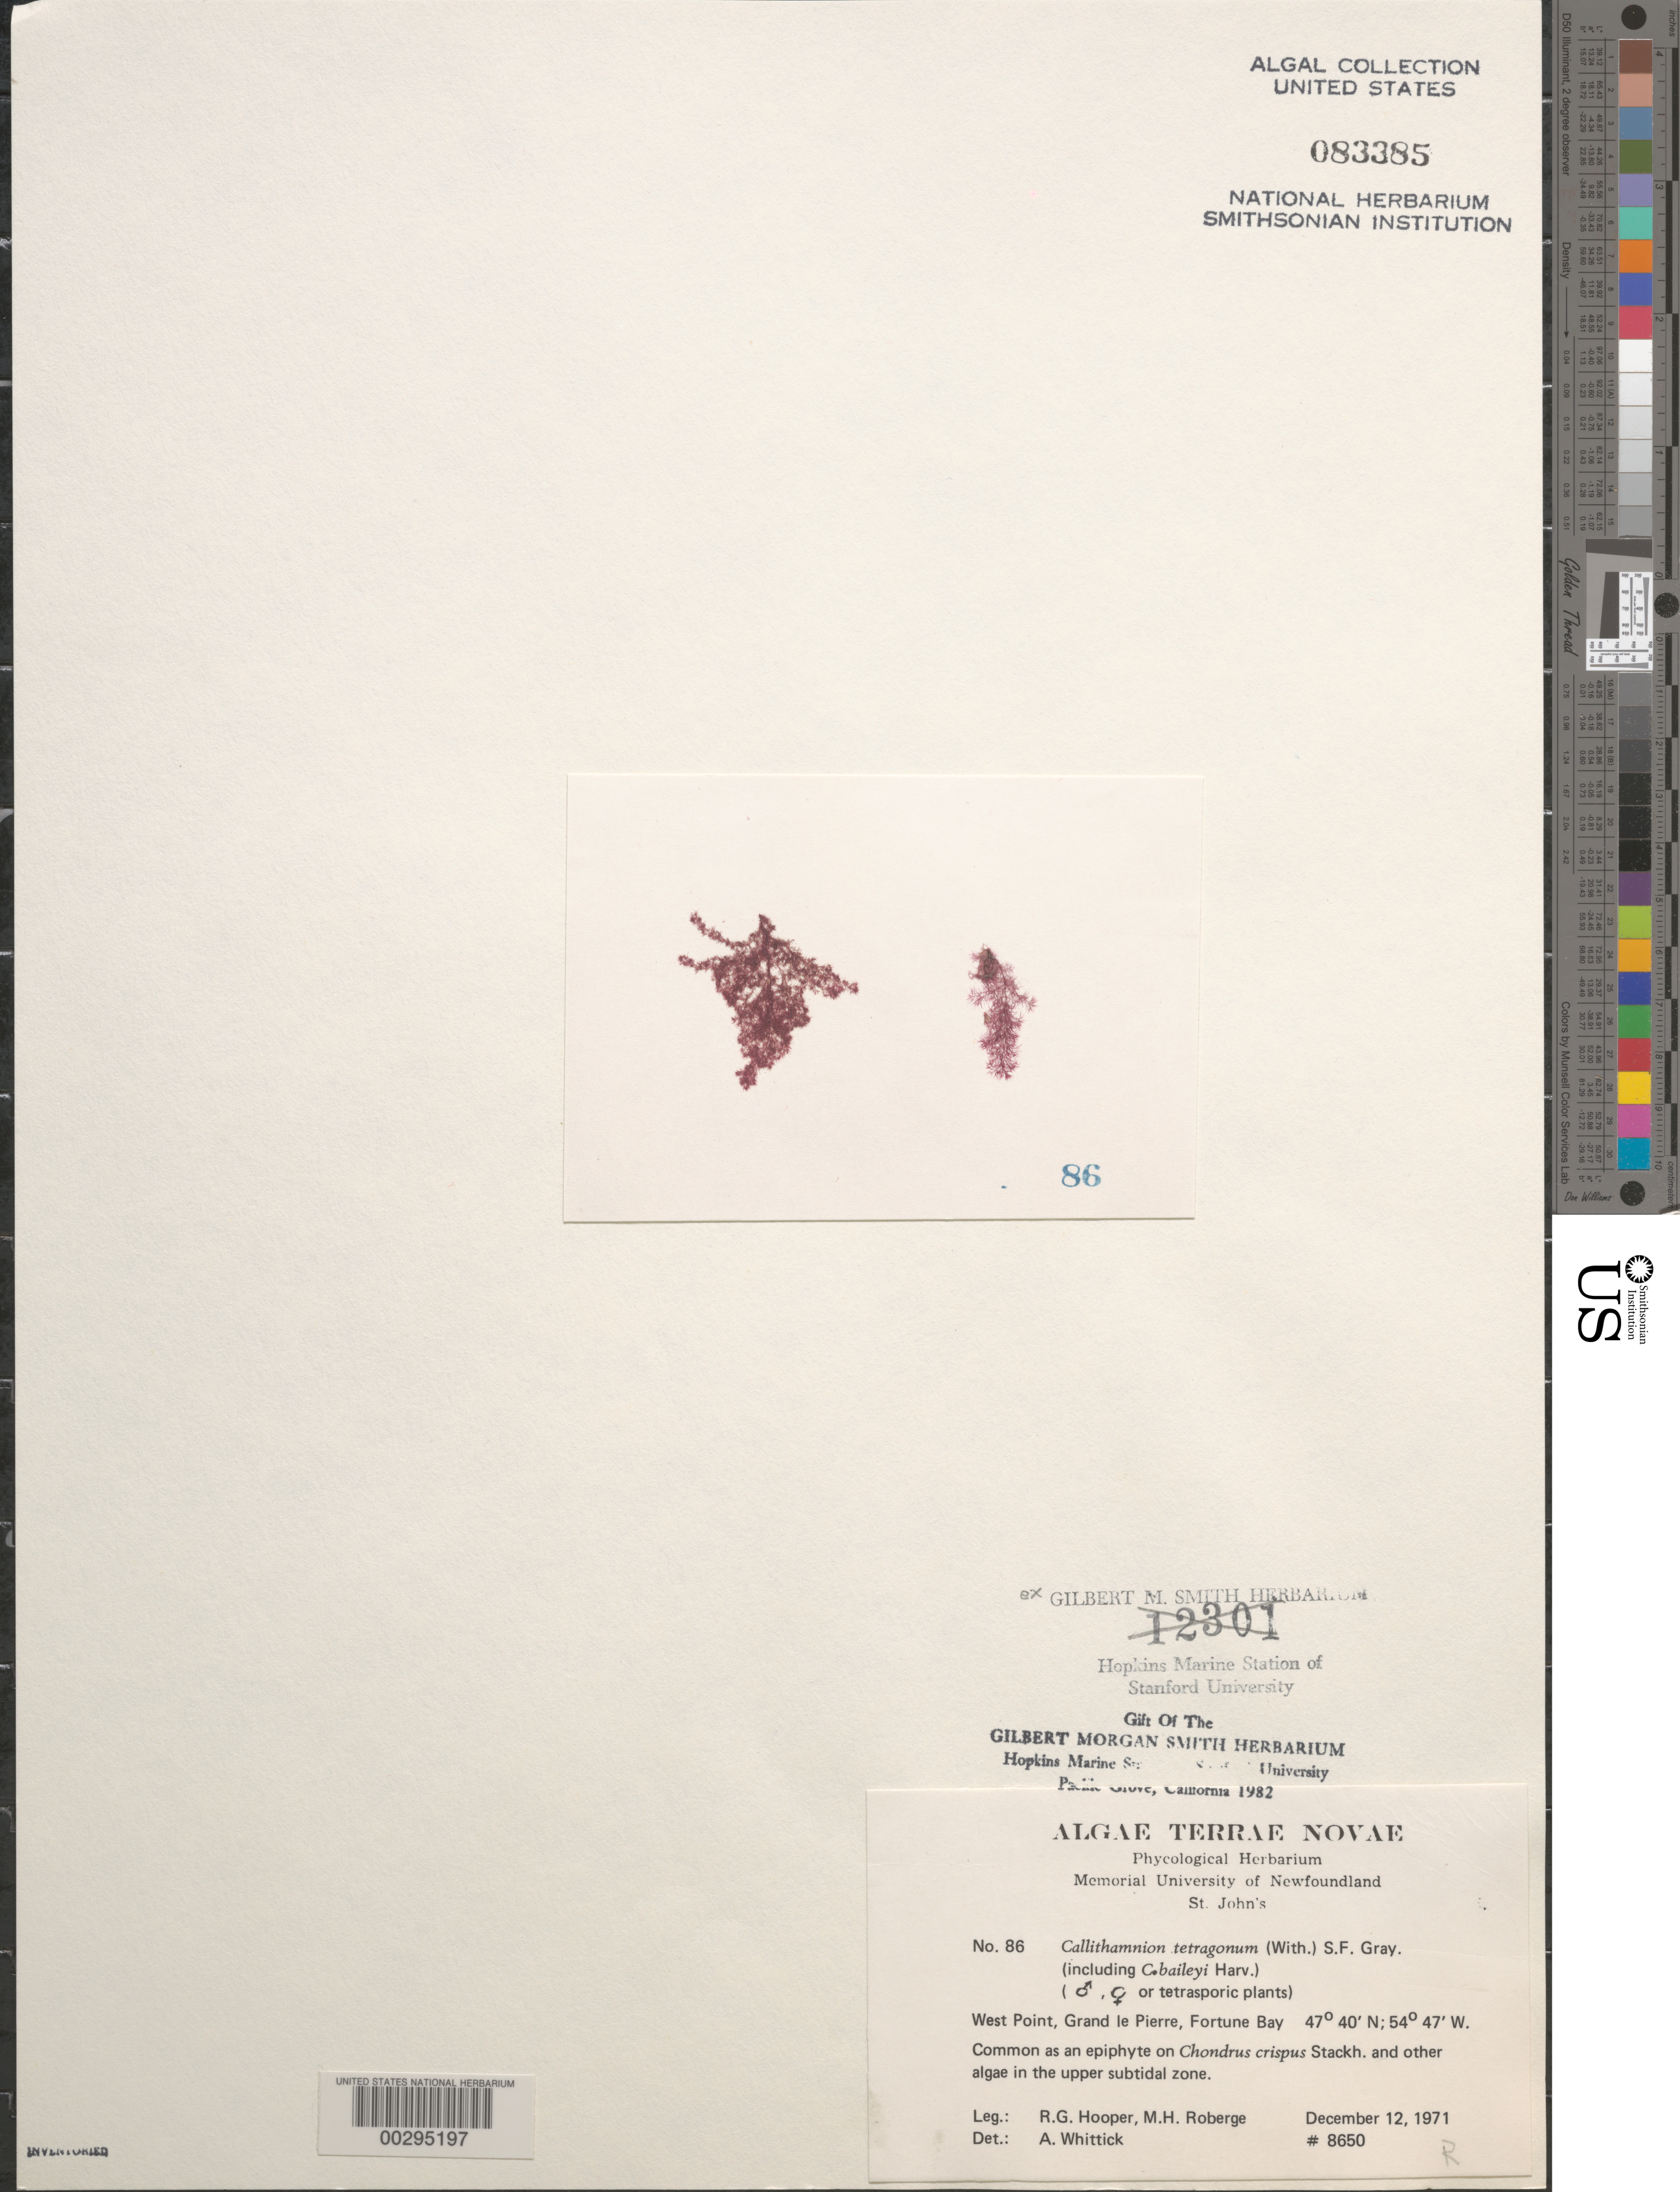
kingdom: Plantae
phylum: Rhodophyta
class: Florideophyceae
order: Ceramiales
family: Callithamniaceae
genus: Callithamnion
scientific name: Callithamnion tetragonum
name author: (With.) S.F. Gray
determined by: Whittick, A.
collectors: R. G. Hooper & M. Roberge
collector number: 8650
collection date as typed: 12 Dec 1971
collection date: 1971-12-12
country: Canada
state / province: Newfoundland and Labrador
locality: West Point, Grand le Pierre, Fortune Bay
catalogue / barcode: US 83385